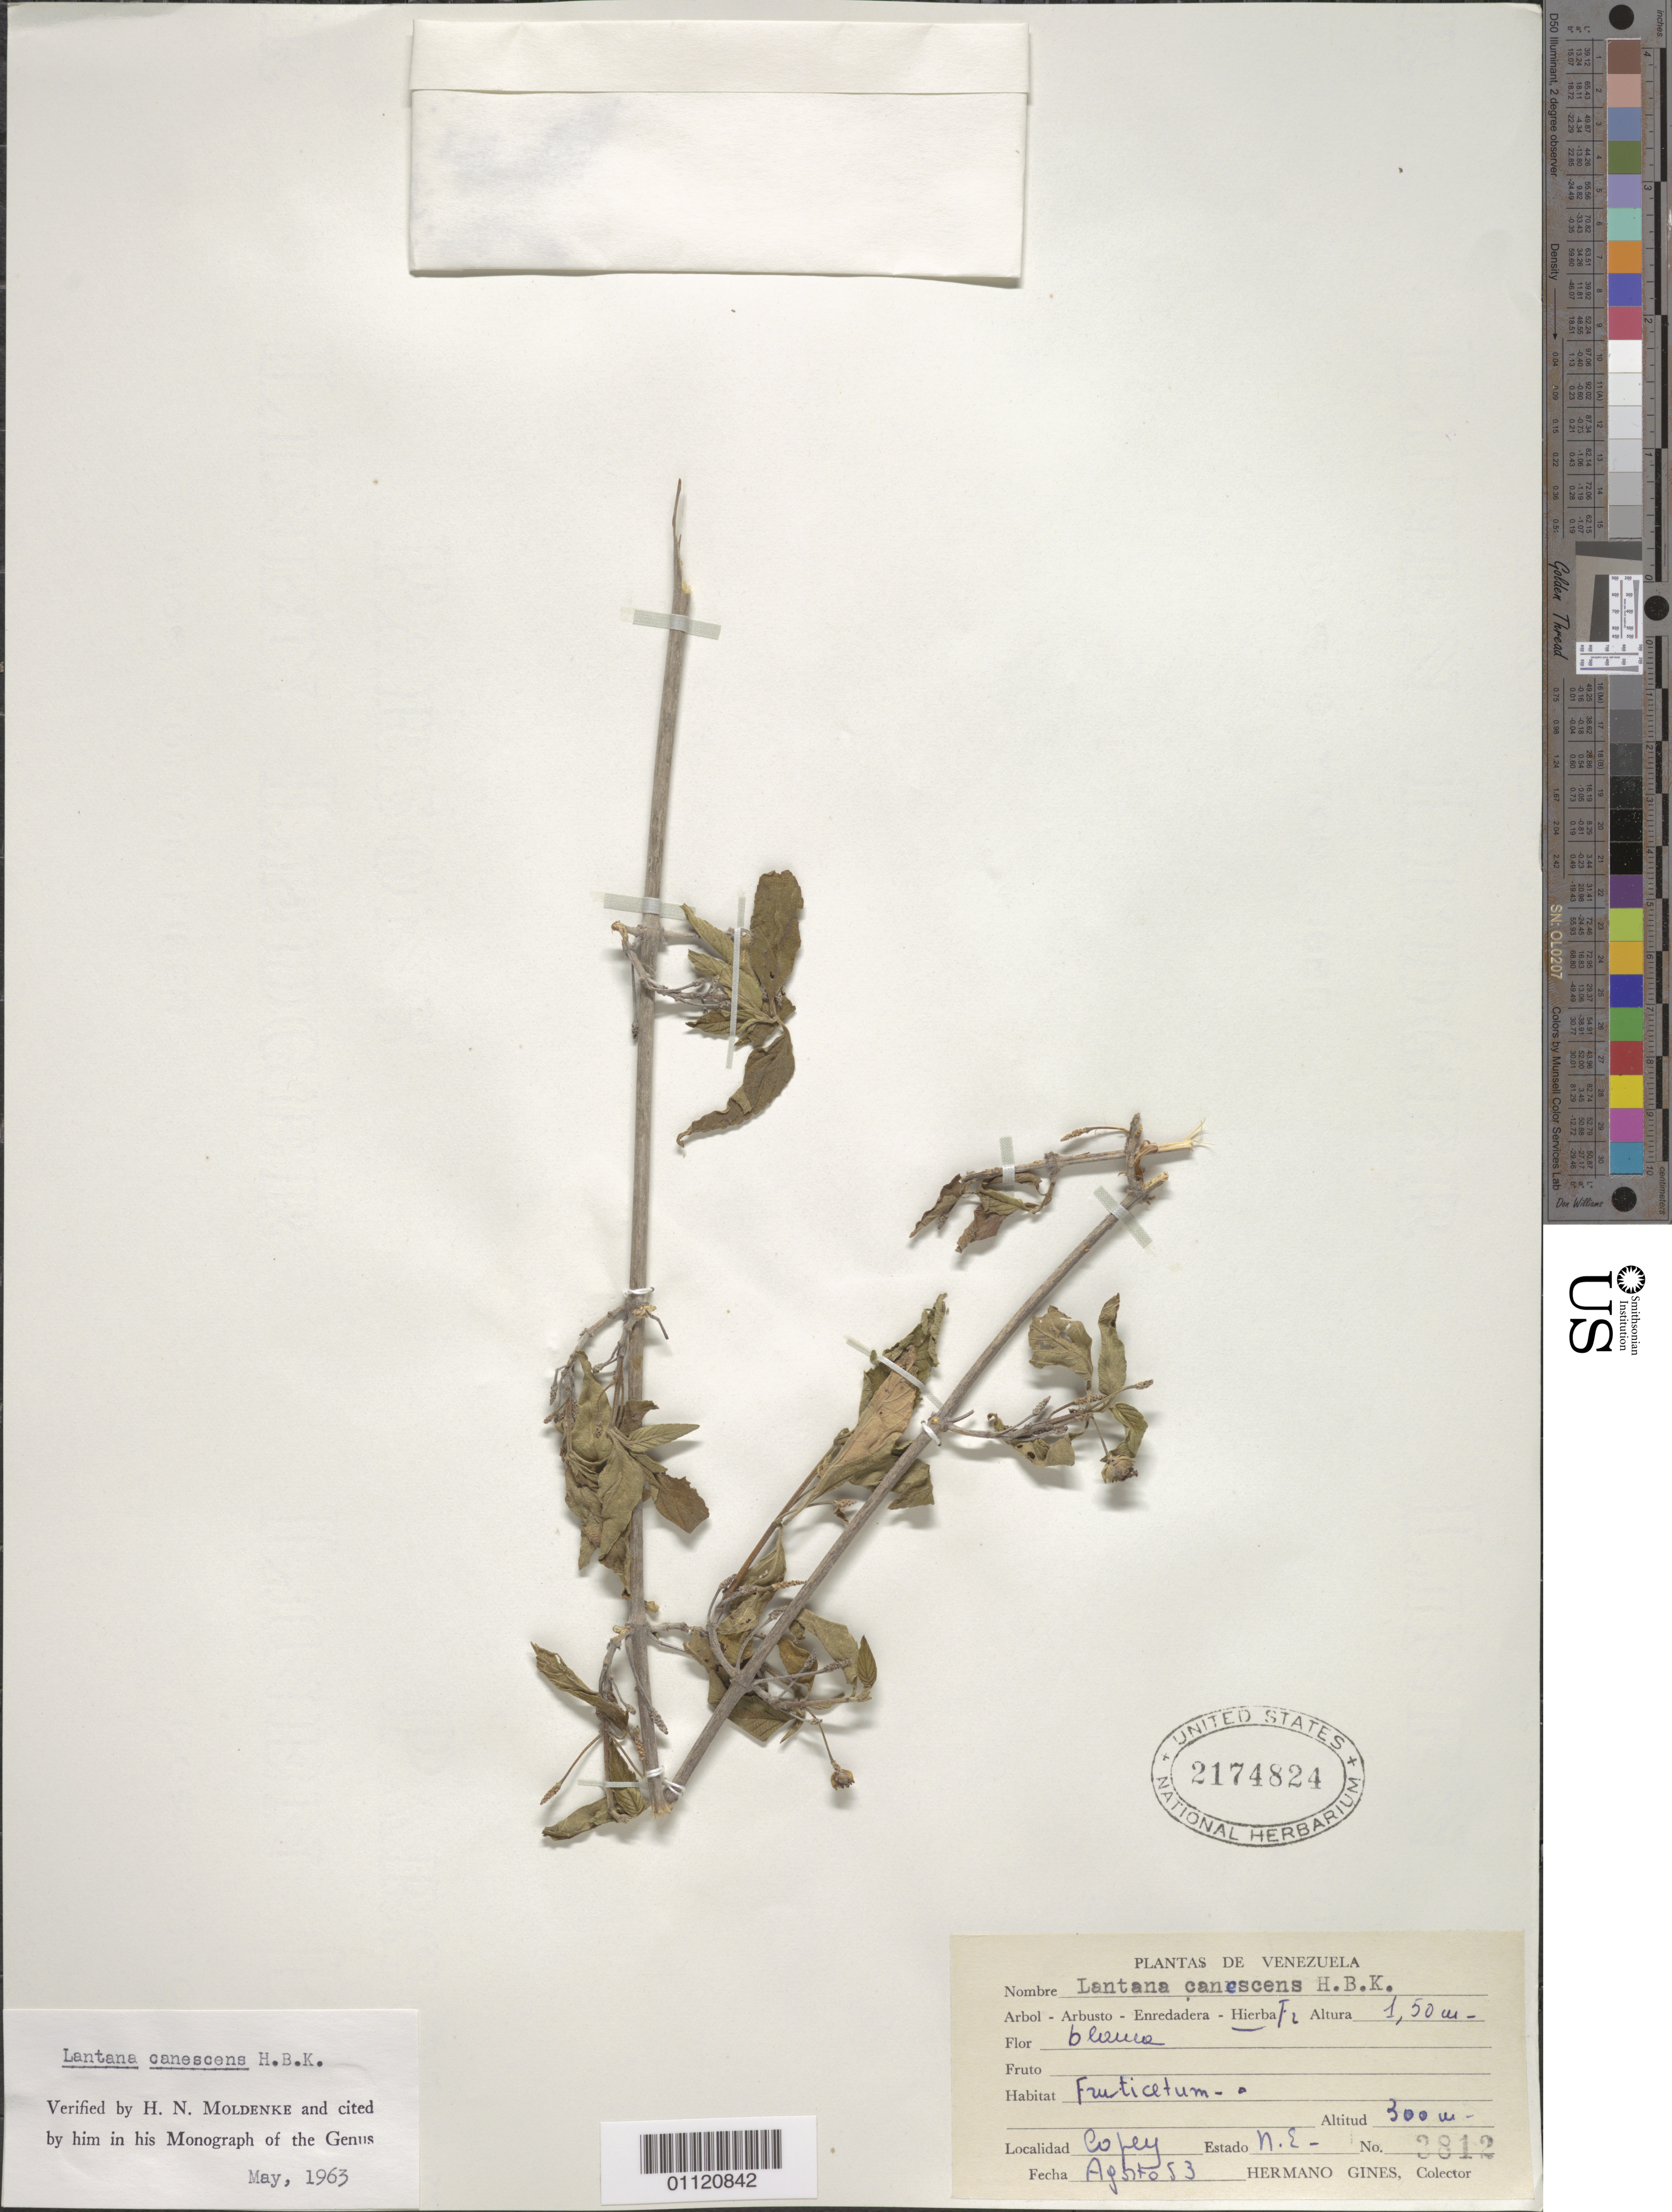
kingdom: Plantae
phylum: Tracheophyta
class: Magnoliopsida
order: Lamiales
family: Verbenaceae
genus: Lantana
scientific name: Lantana canescens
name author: Kunth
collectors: Bro. Gines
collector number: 3812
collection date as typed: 01 Aug 1953 to 31 Aug 1953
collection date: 1953-08-01/1953-08-31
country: Venezuela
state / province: Nueva Esparta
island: Margarita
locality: Copey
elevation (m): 300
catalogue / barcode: US 2174824